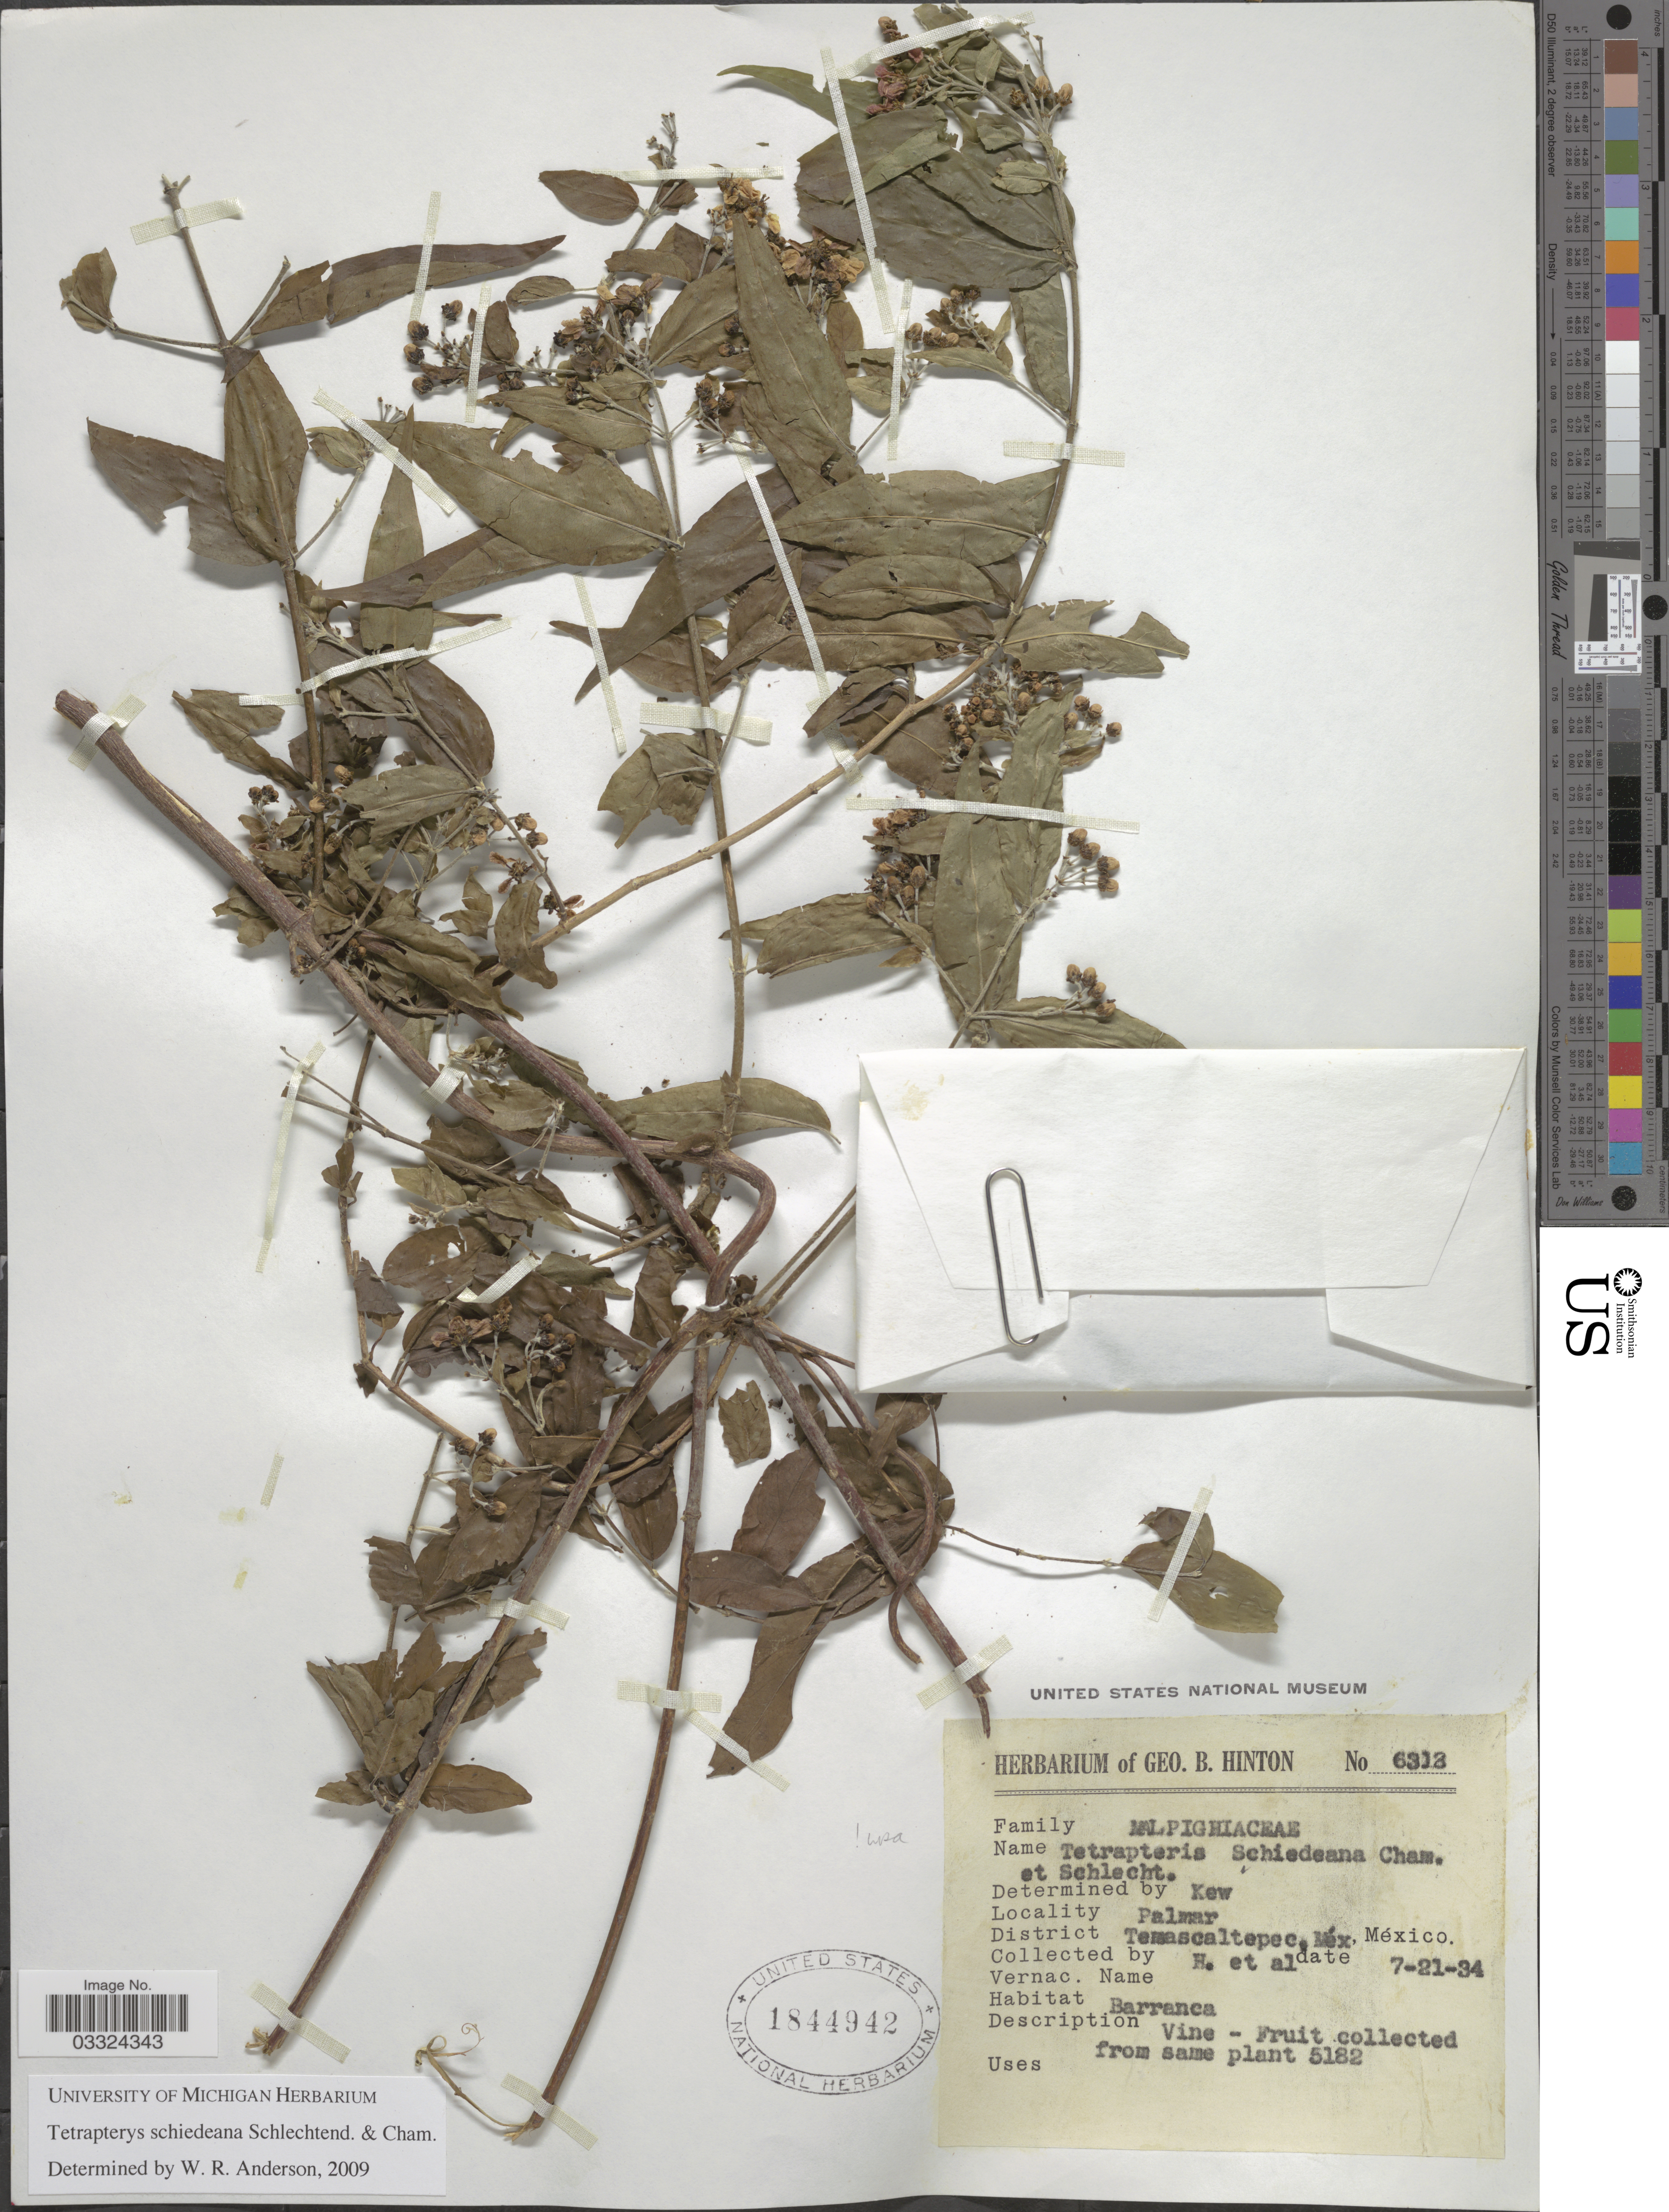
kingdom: Plantae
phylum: Tracheophyta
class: Magnoliopsida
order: Malpighiales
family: Malpighiaceae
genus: Tetrapterys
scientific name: Tetrapterys schiedeana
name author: Schltdl. & Cham.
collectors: G. B. Hinton & et al.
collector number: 6313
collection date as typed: Transcribed d/m/y: 21/7/34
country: Mexico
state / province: México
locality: Palmar. District Temascaltepec, Méx.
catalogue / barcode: US 1844942